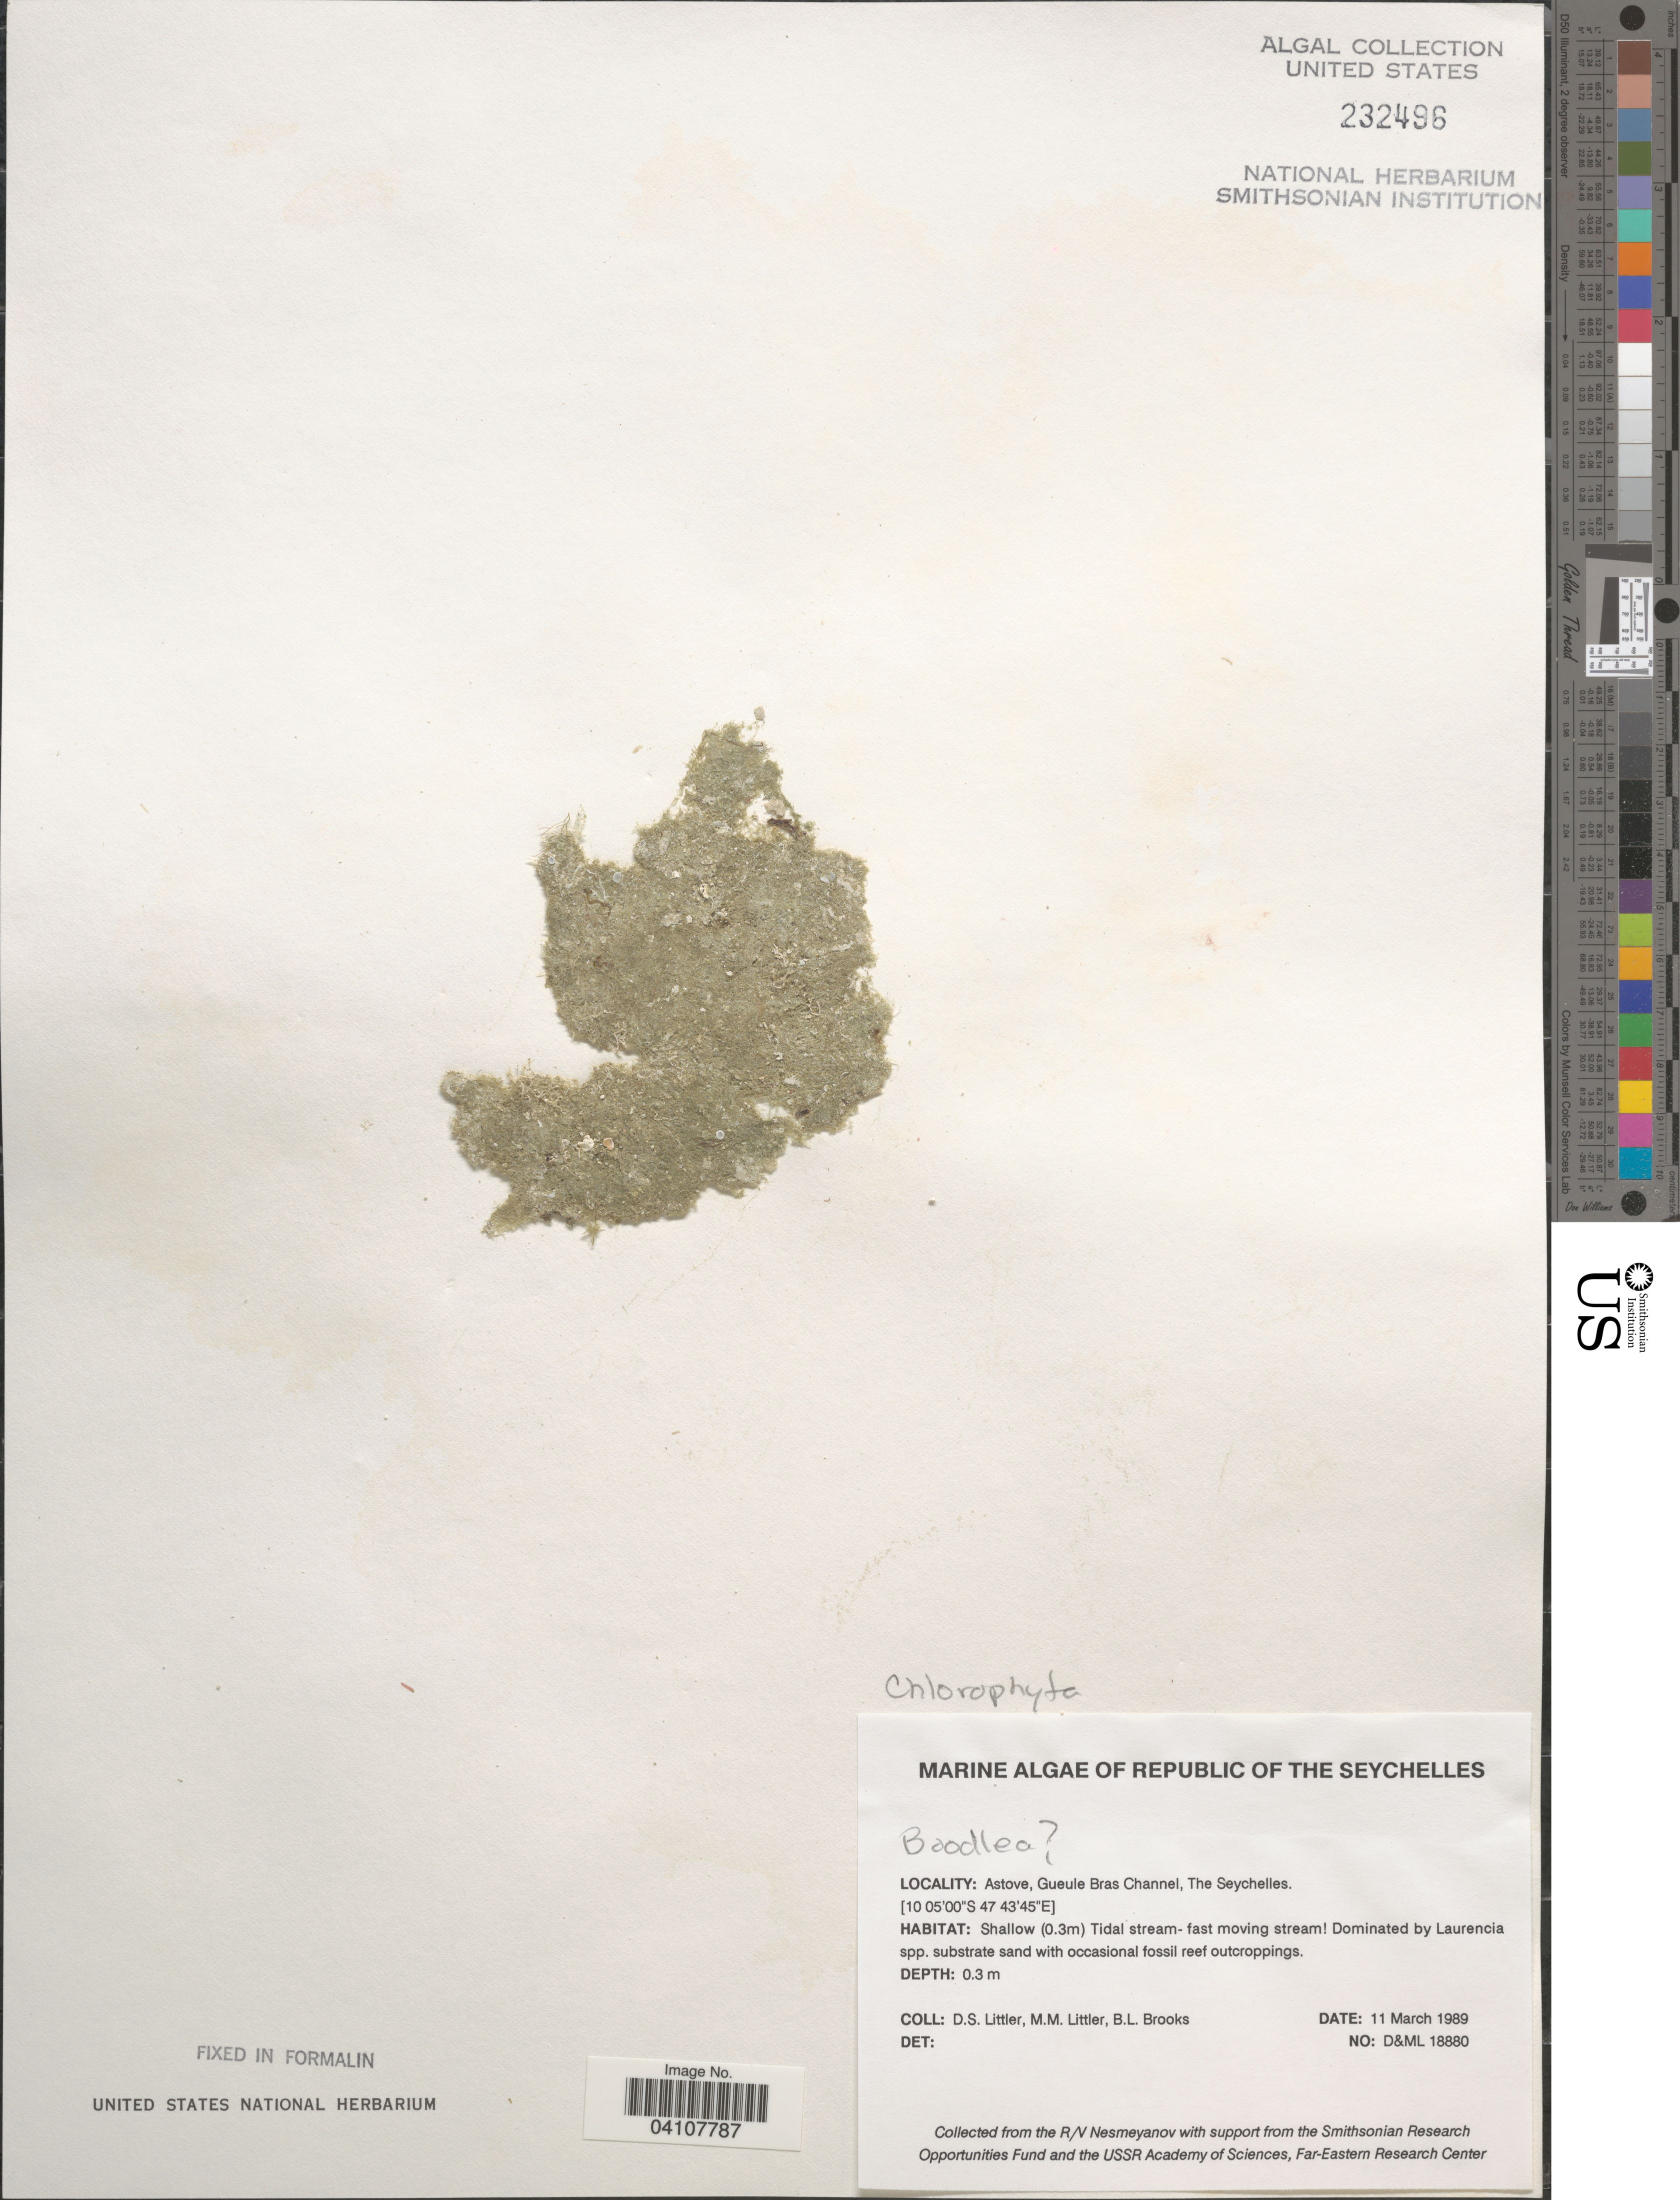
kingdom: Plantae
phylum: Chlorophyta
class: Ulvophyceae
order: Siphonocladales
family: Boodleaceae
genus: Boodlea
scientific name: Boodlea sp.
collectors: D. S. Littler & B. Brooks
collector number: D&ML18880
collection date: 1989-03-11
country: Seychelles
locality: Republic of the Seychelles. Astove, Gueule Bras Channel.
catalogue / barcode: US 232496